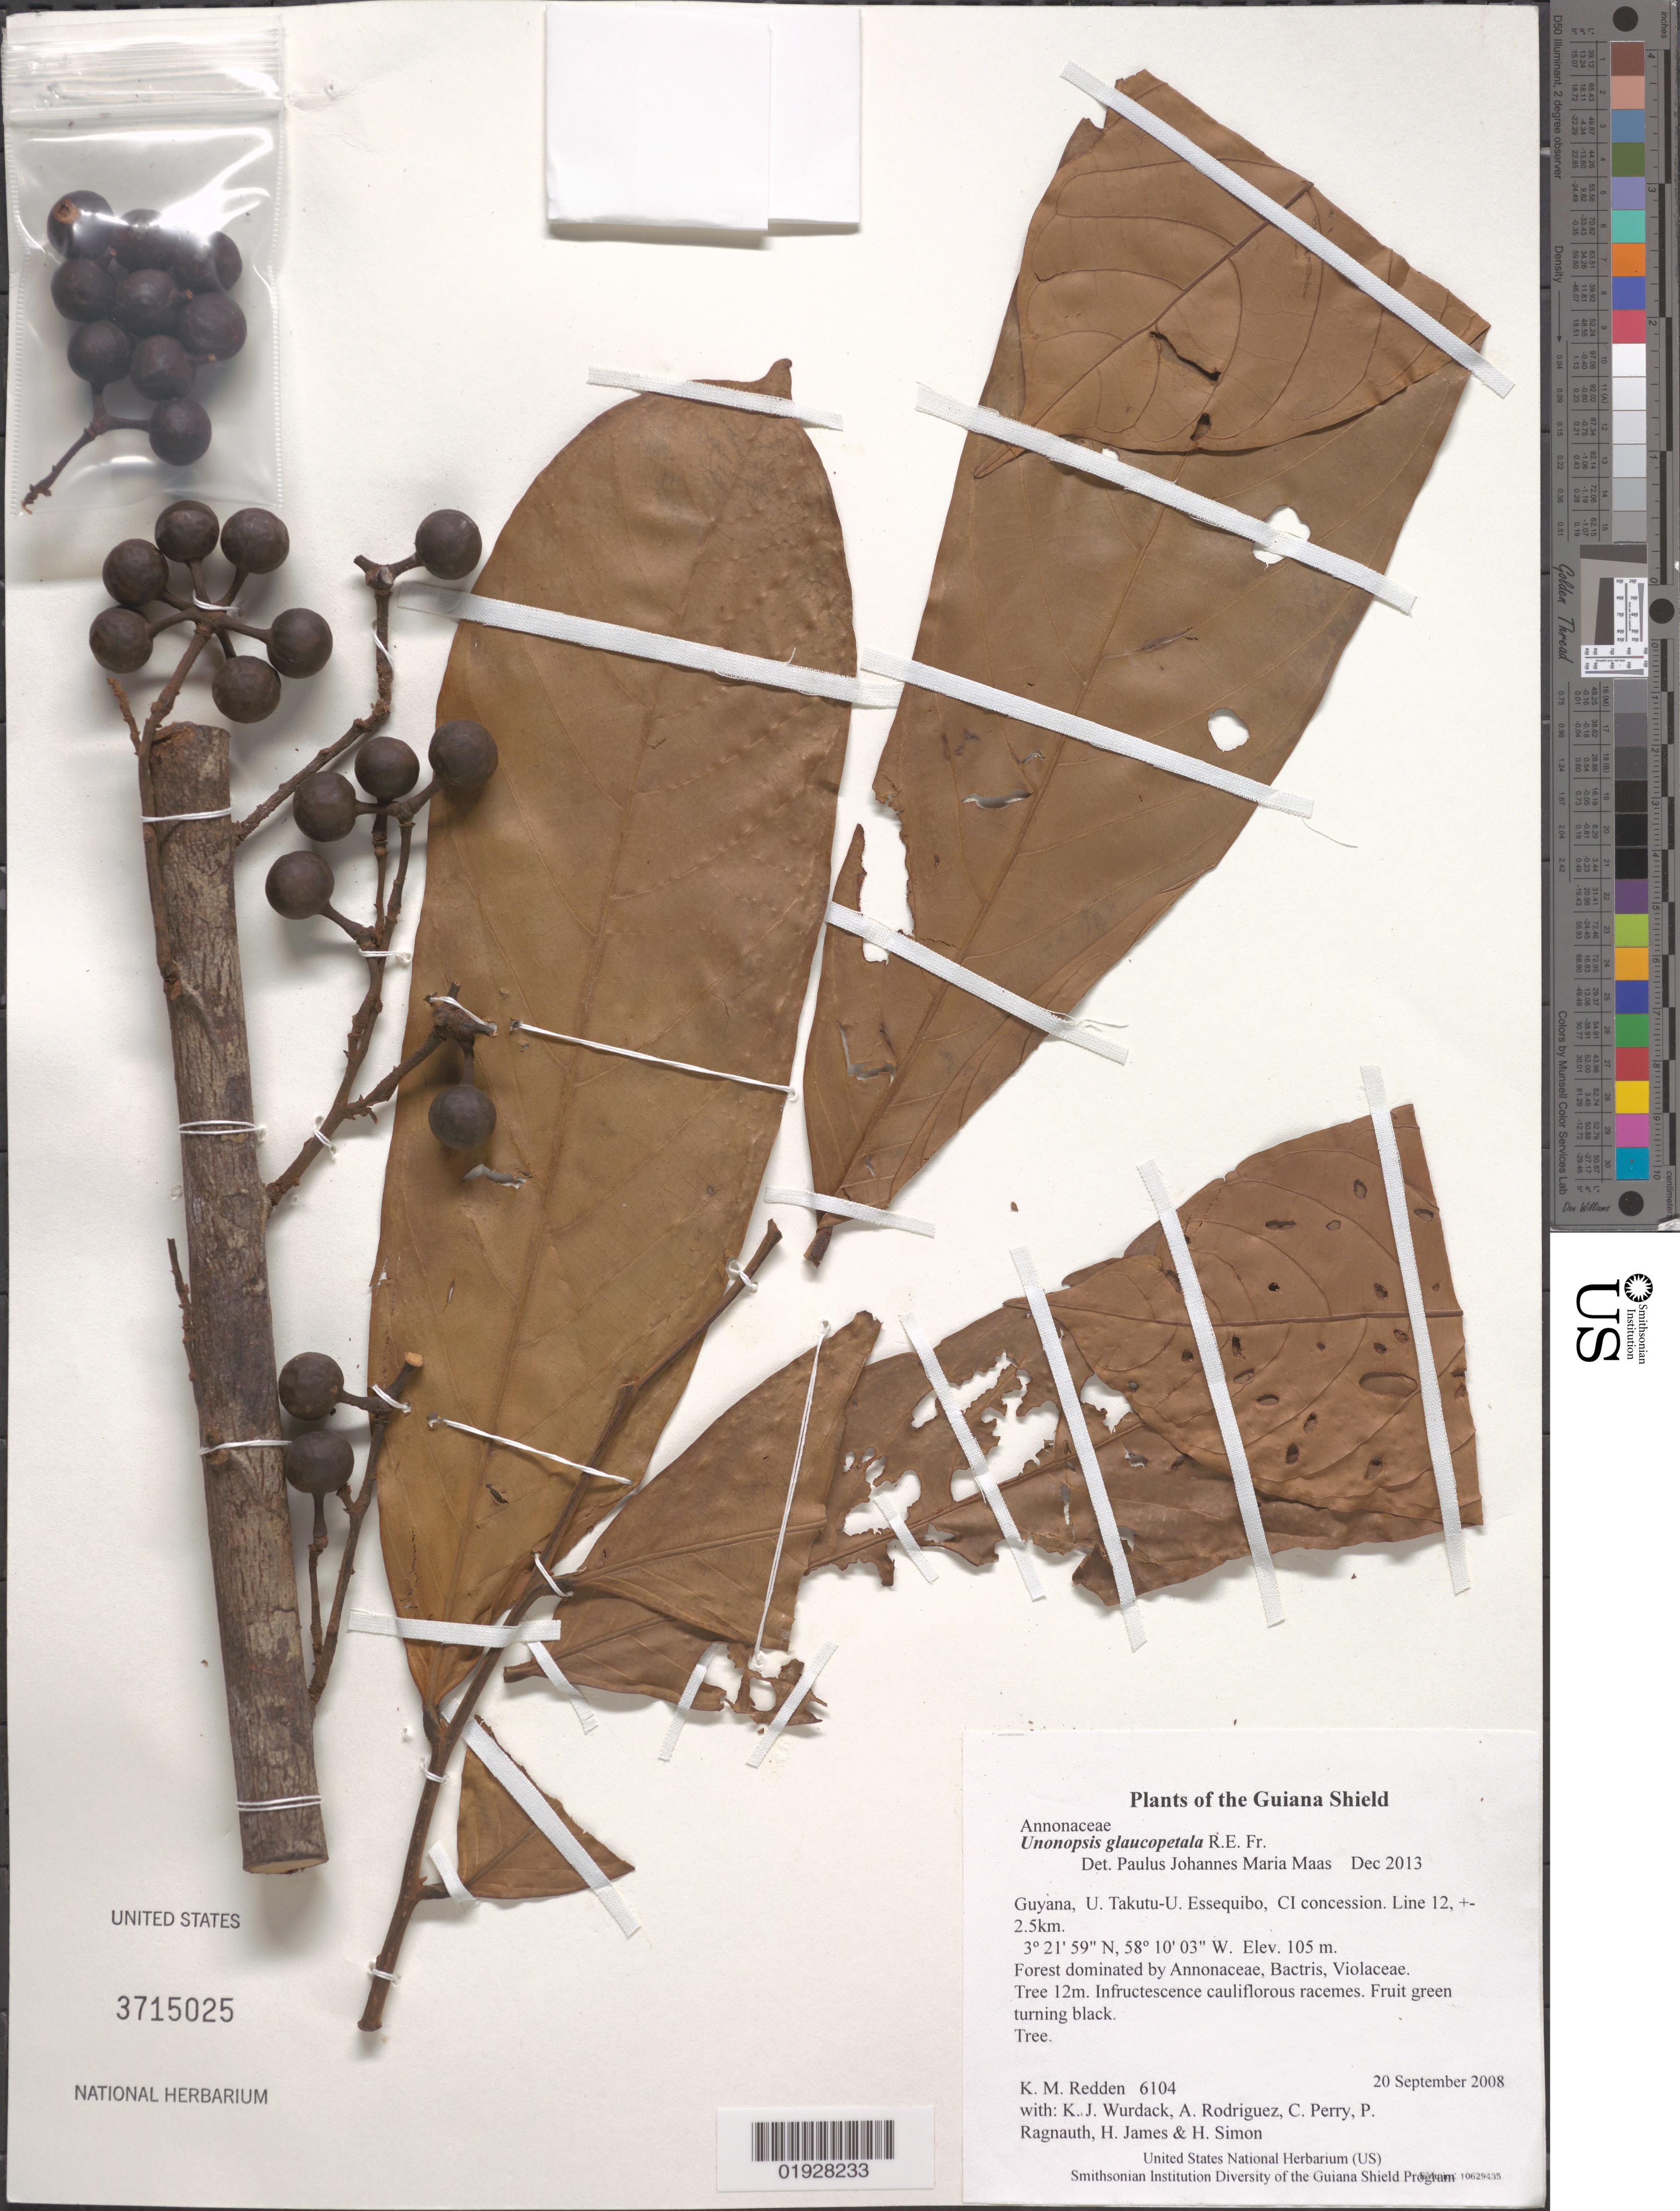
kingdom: Plantae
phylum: Tracheophyta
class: Magnoliopsida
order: Magnoliales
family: Annonaceae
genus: Unonopsis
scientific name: Unonopsis glaucopetala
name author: R.E. Fr.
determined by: Maas, Paul J. M.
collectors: K. M. Redden, K. Wurdack, A. Rodriguez, C. Perry, P. Ragnauth, H. James & H. Simon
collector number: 6104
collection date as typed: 20 September 2008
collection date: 2008-09-20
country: Guyana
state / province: U. Takutu-U. Essequibo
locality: CI concession. Line 12, +- 2.5km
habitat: Forest dominated by Annonaceae, Bactris, Violaceae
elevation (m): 105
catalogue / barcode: US 3715025